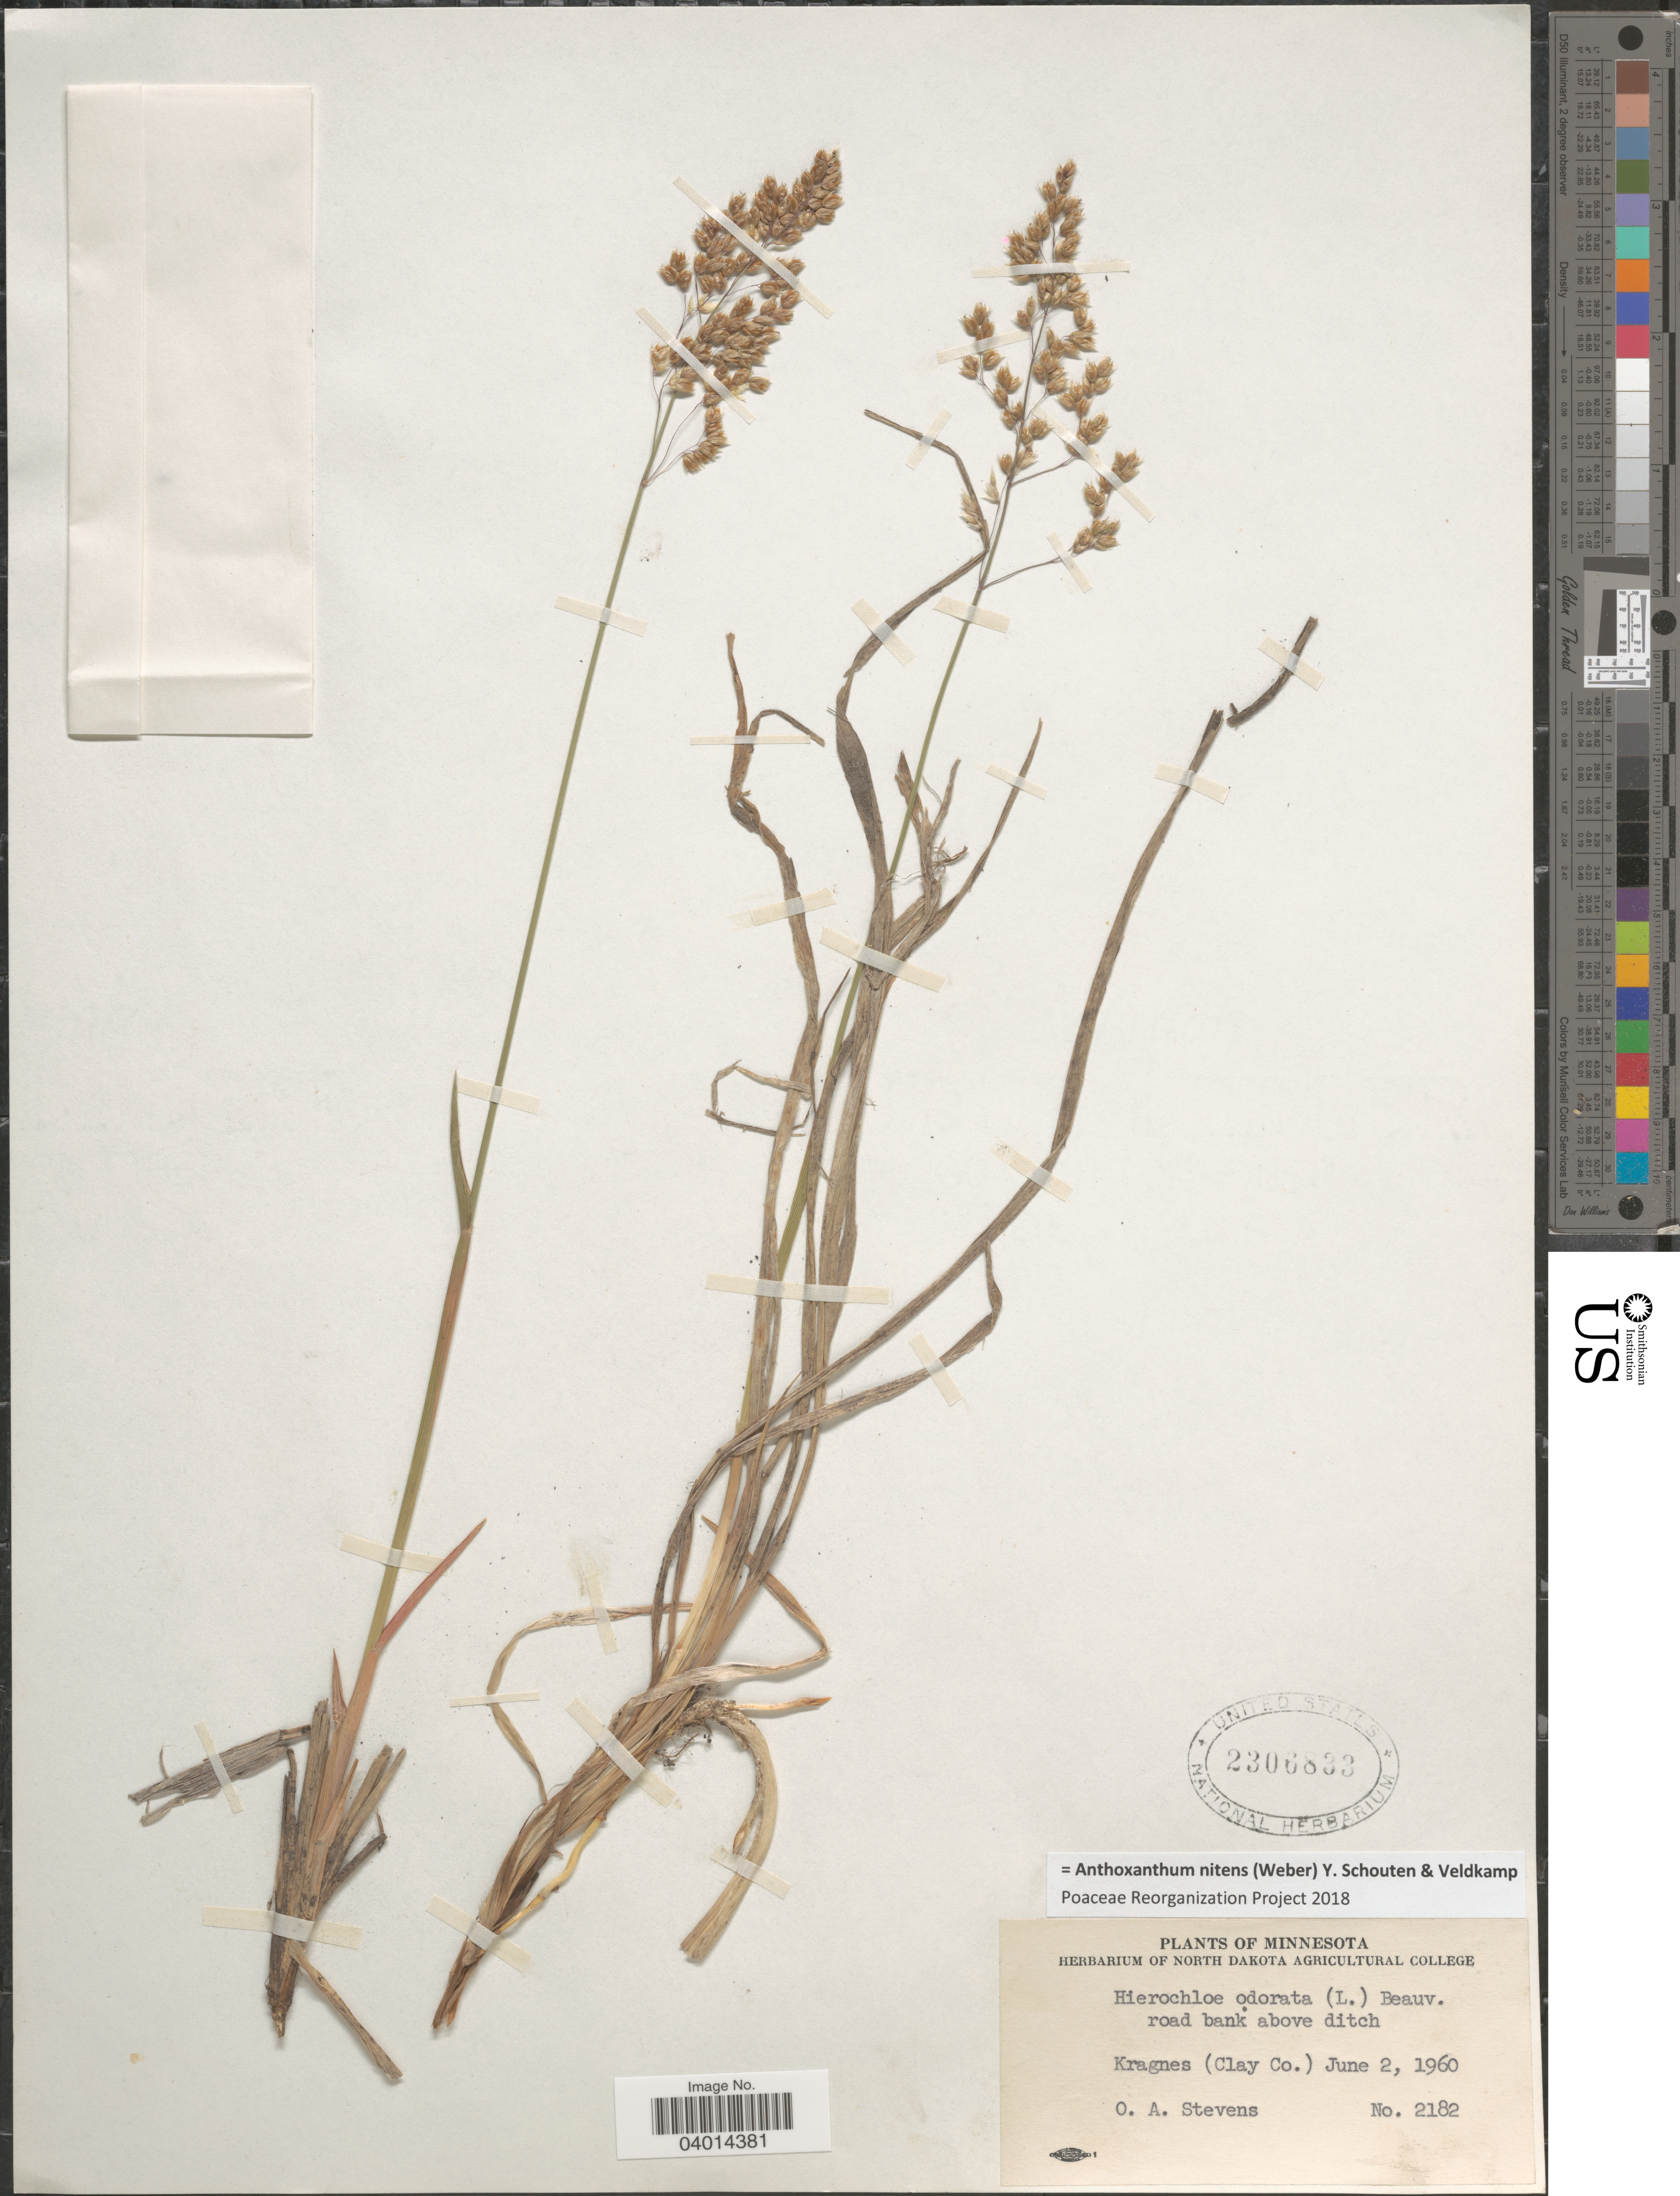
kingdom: Plantae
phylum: Tracheophyta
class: Liliopsida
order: Poales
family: Poaceae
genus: Anthoxanthum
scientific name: Anthoxanthum nitens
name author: (G.H. Weber) R.T.A. Schouten & Veldkamp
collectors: O. A. Stevens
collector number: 2182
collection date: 1960-06-02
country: United States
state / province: Minnesota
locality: Road bank above ditch. Kragnes (Clay Co.).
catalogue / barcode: US 2306833